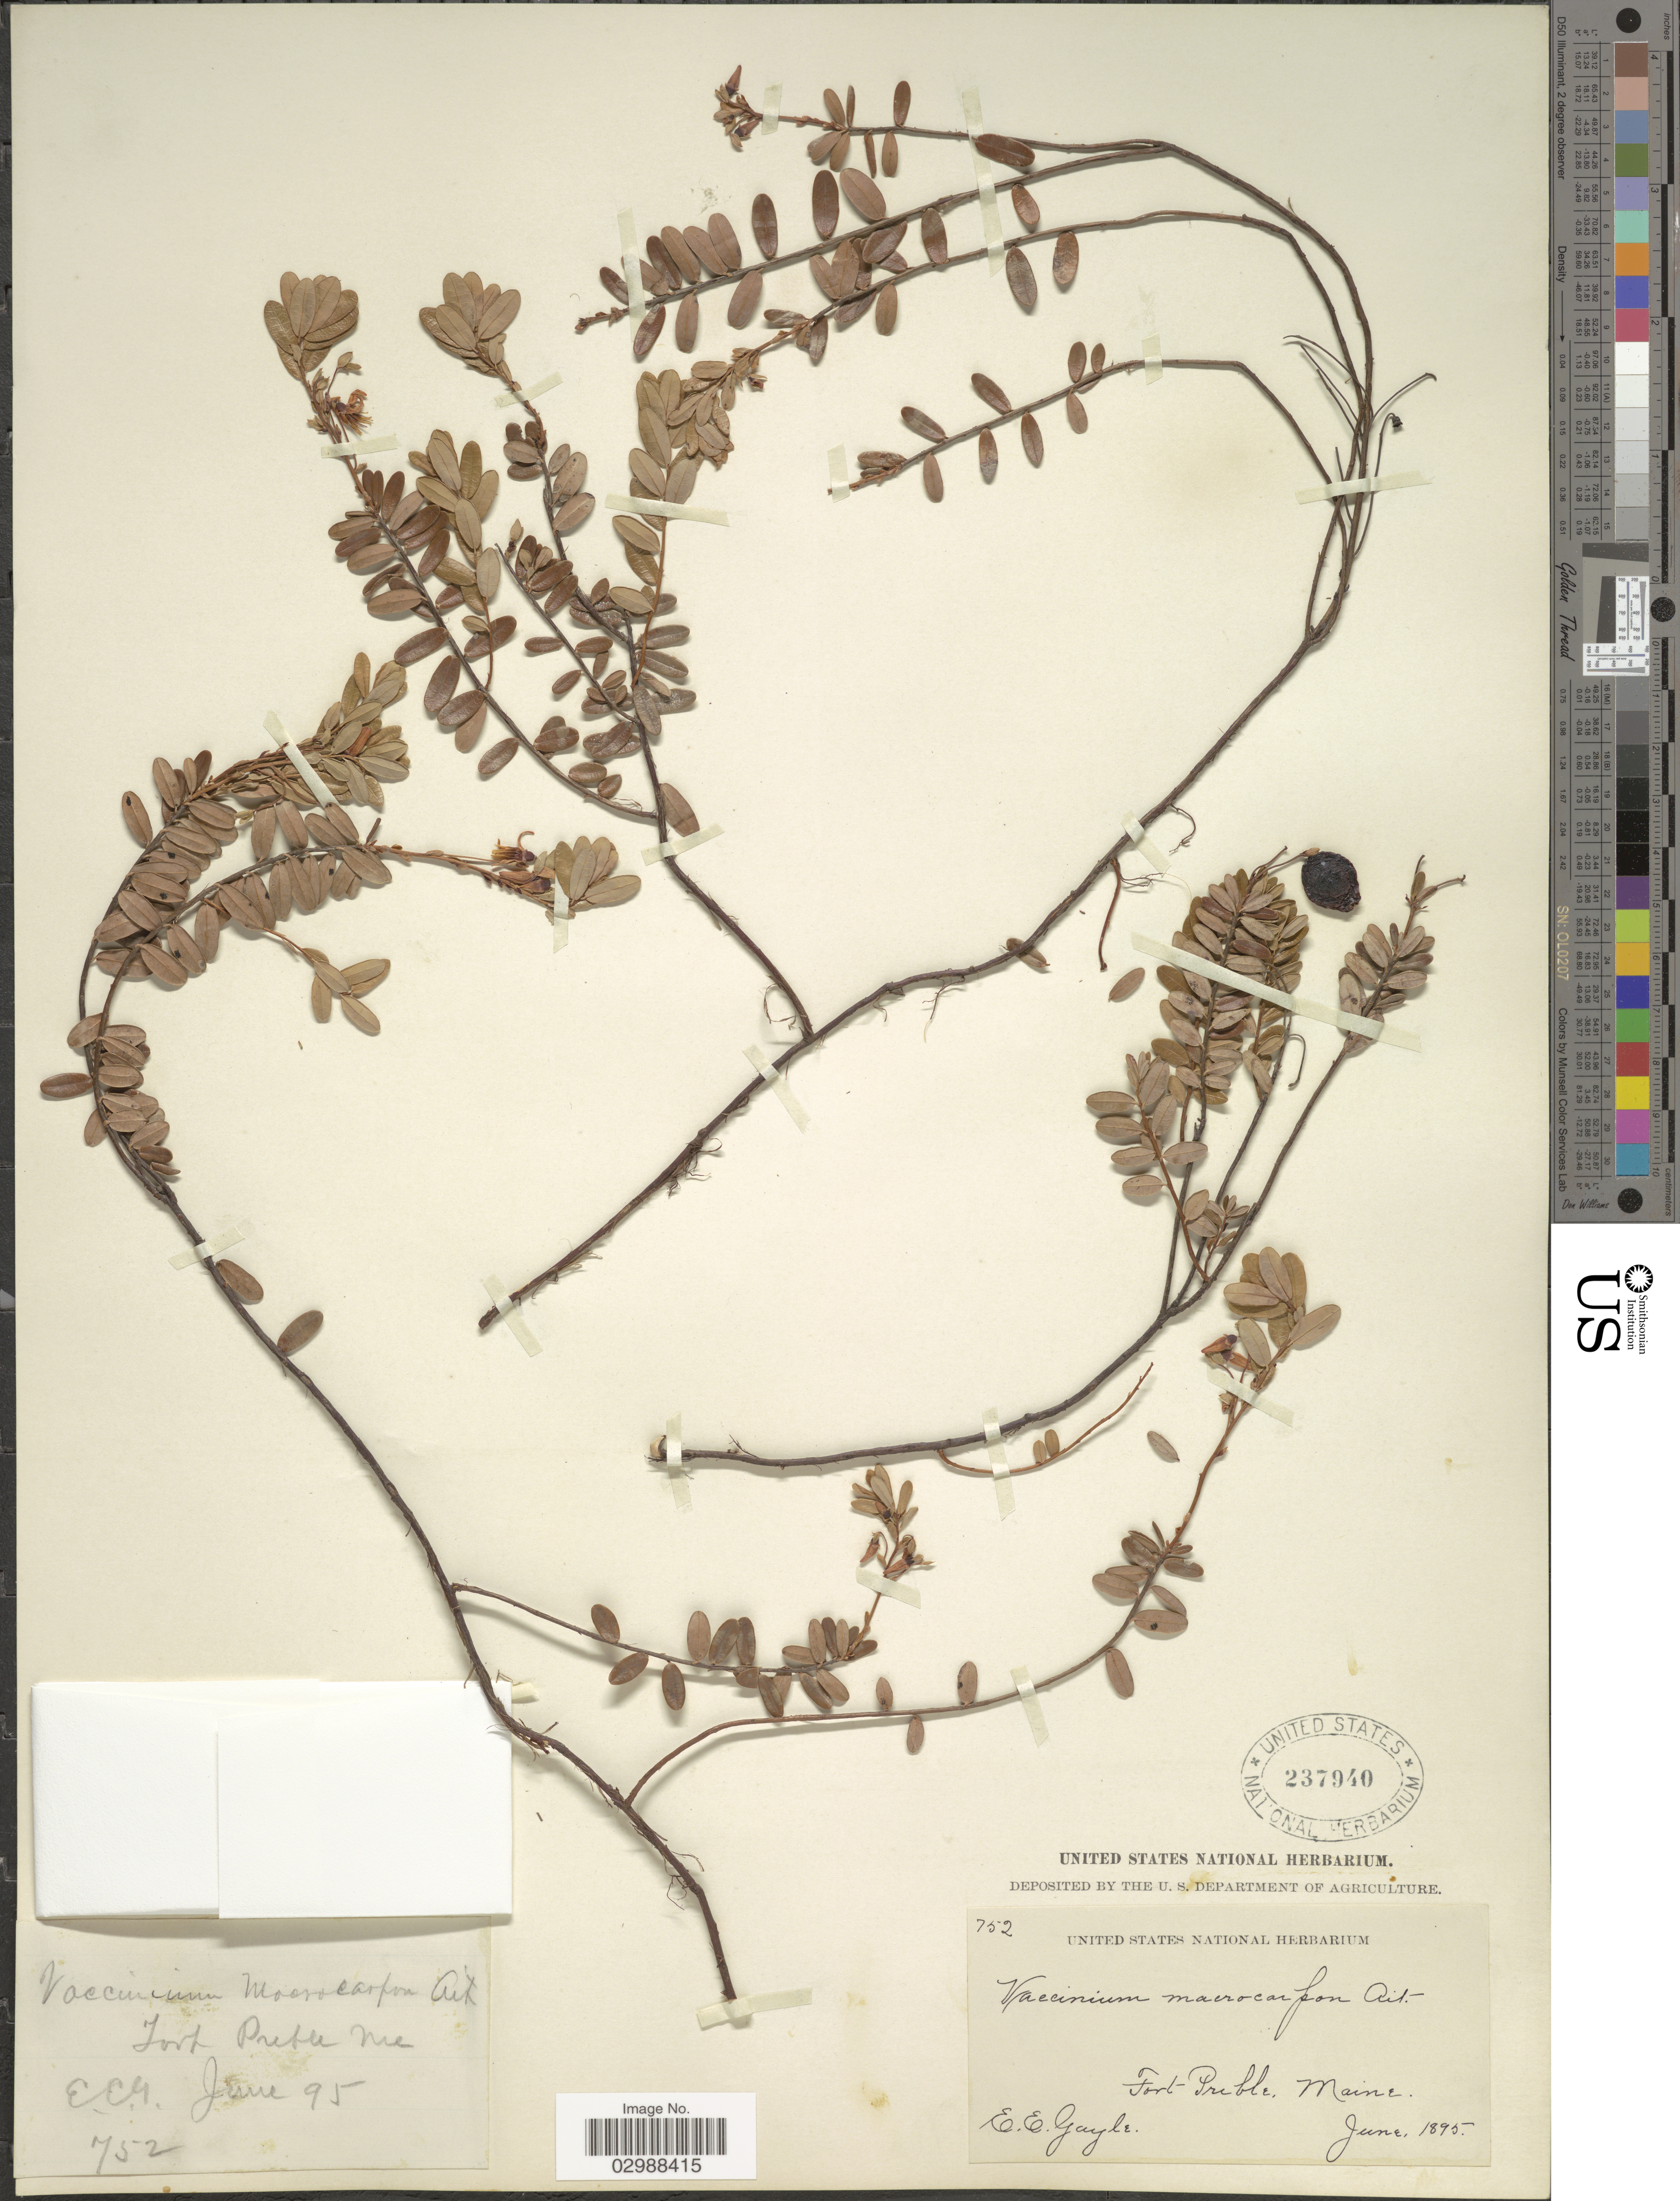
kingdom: Plantae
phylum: Tracheophyta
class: Magnoliopsida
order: Ericales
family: Ericaceae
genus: Vaccinium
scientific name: Vaccinium macrocarpon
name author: Aiton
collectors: E. Gayle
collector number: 752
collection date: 1895-06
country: United States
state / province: Maine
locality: Fort Preble.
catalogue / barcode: US 237940